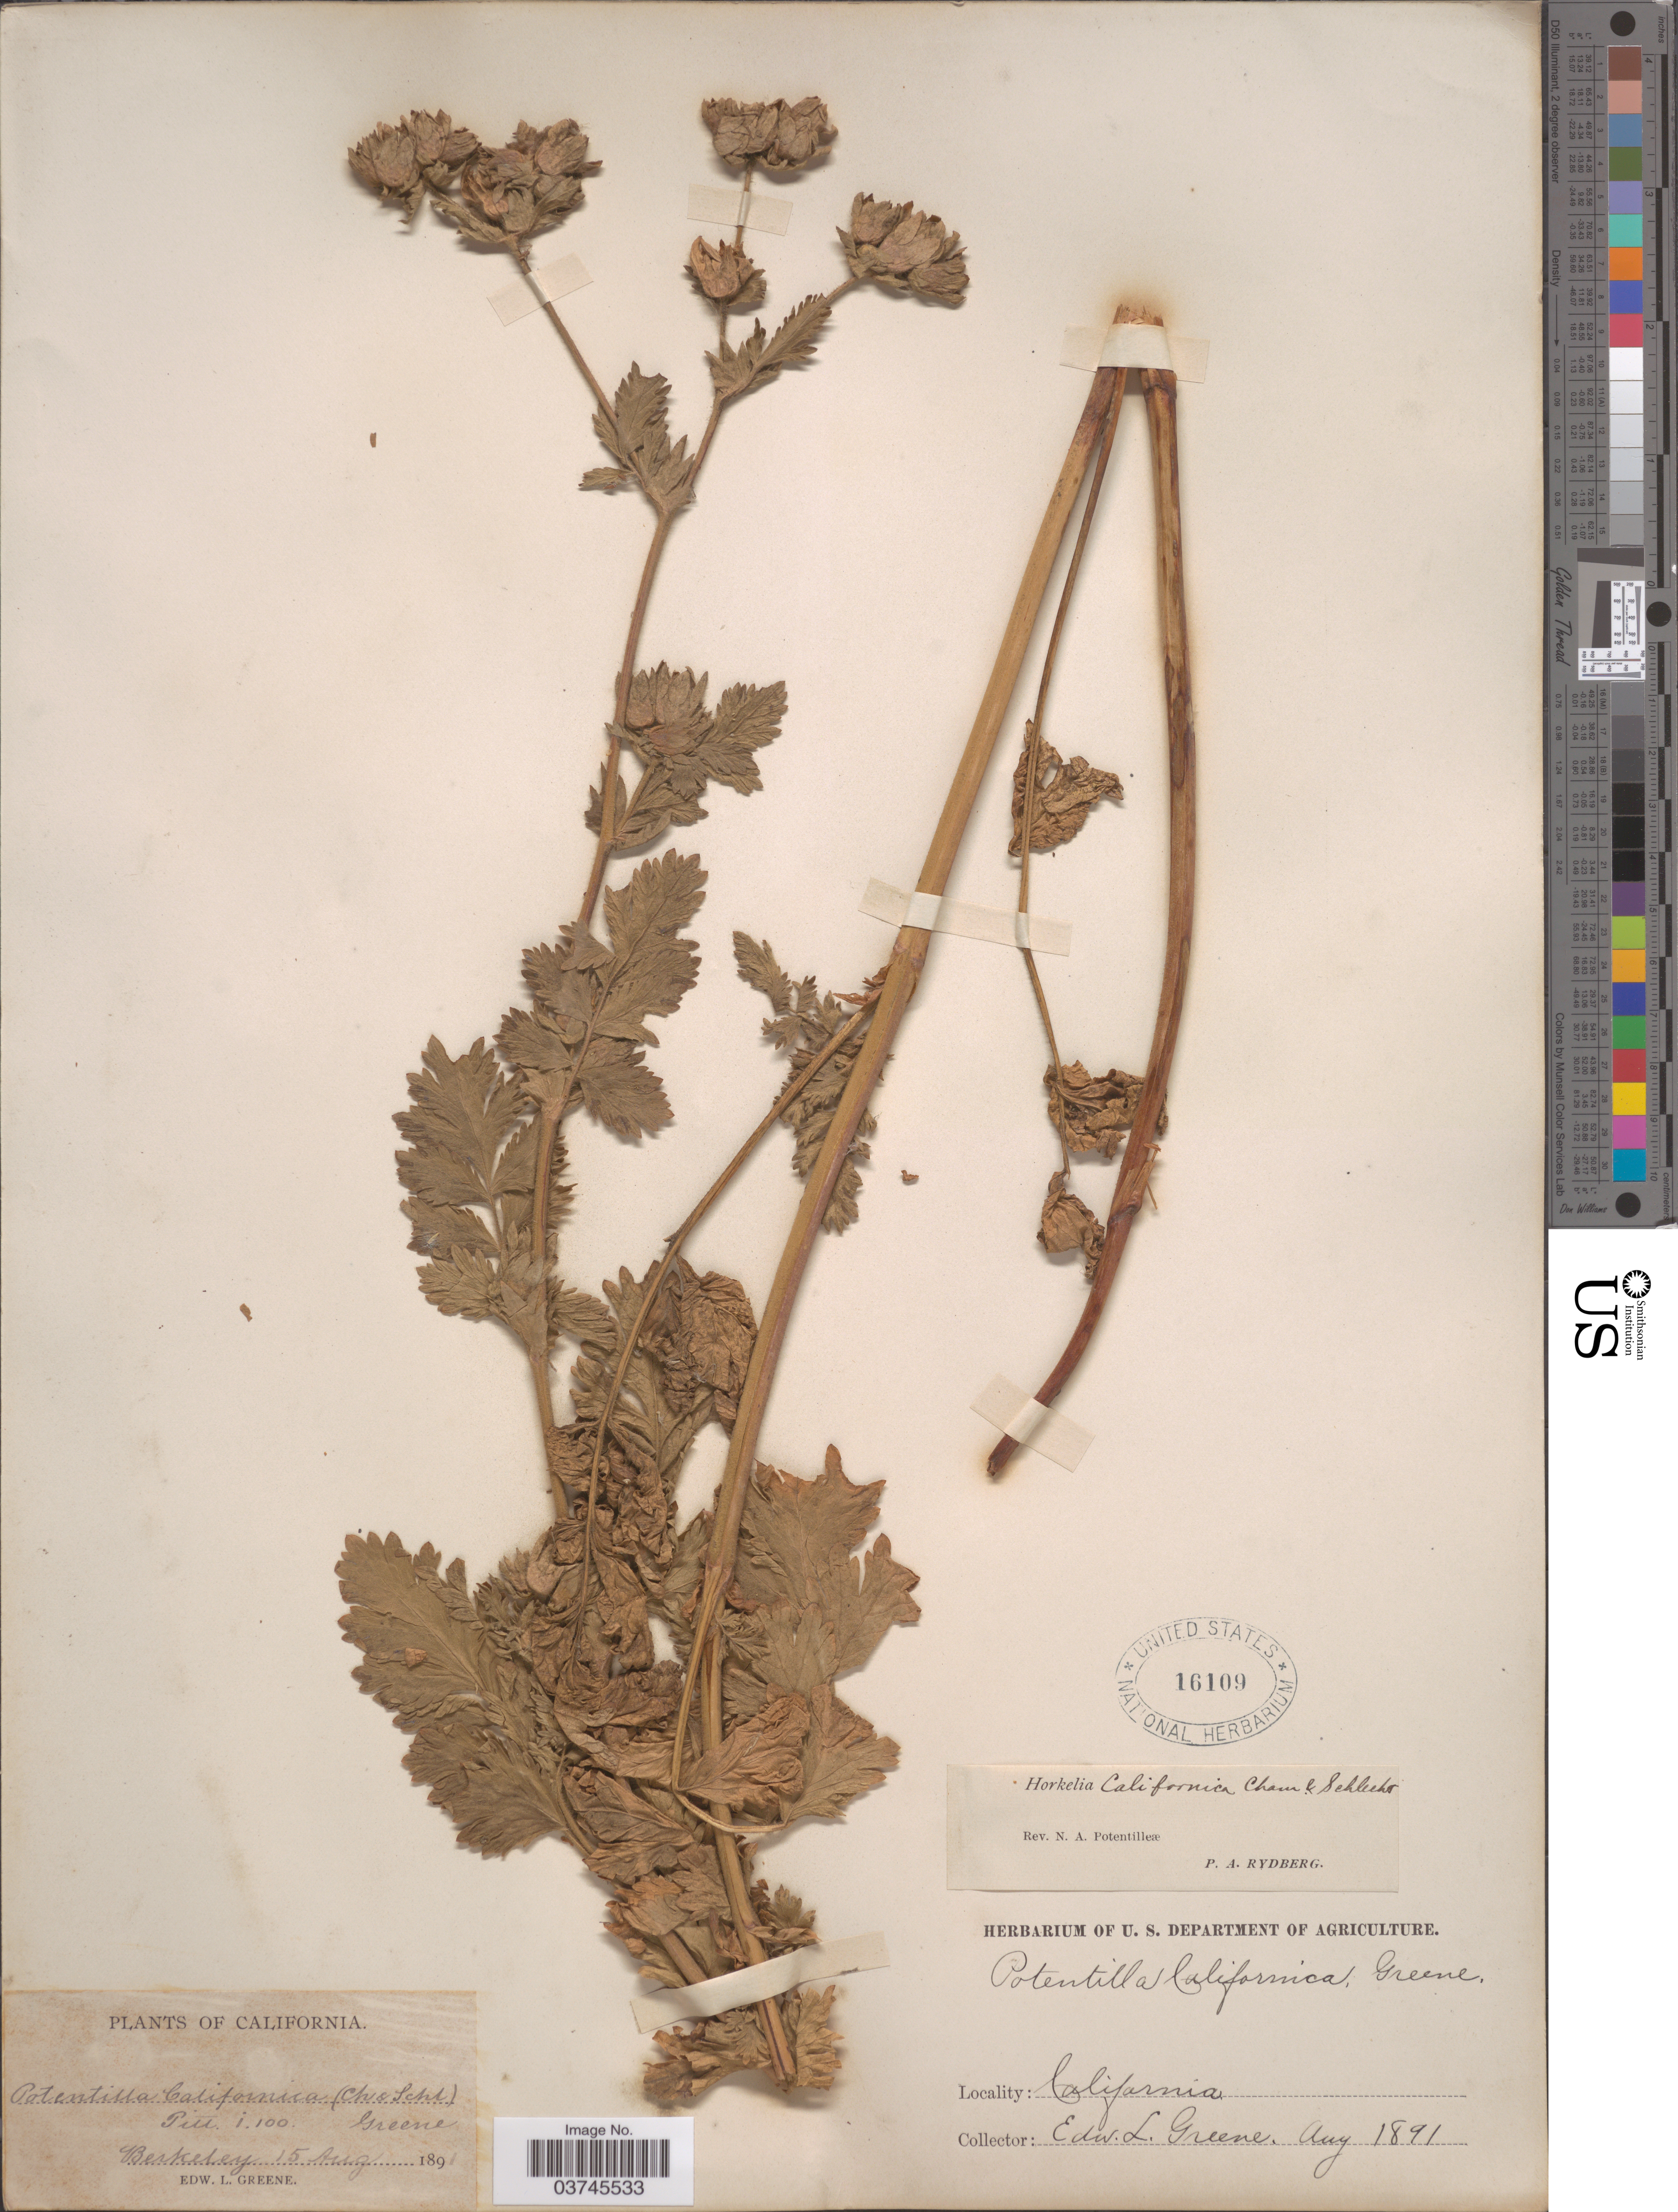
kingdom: Plantae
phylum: Tracheophyta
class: Magnoliopsida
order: Rosales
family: Rosaceae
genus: Potentilla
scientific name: Potentilla californica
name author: (Cham. & Schltdl.) Greene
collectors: E. L. Greene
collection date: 1891-08-15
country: United States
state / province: California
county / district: Alameda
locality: Berkeley.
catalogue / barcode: US 16109